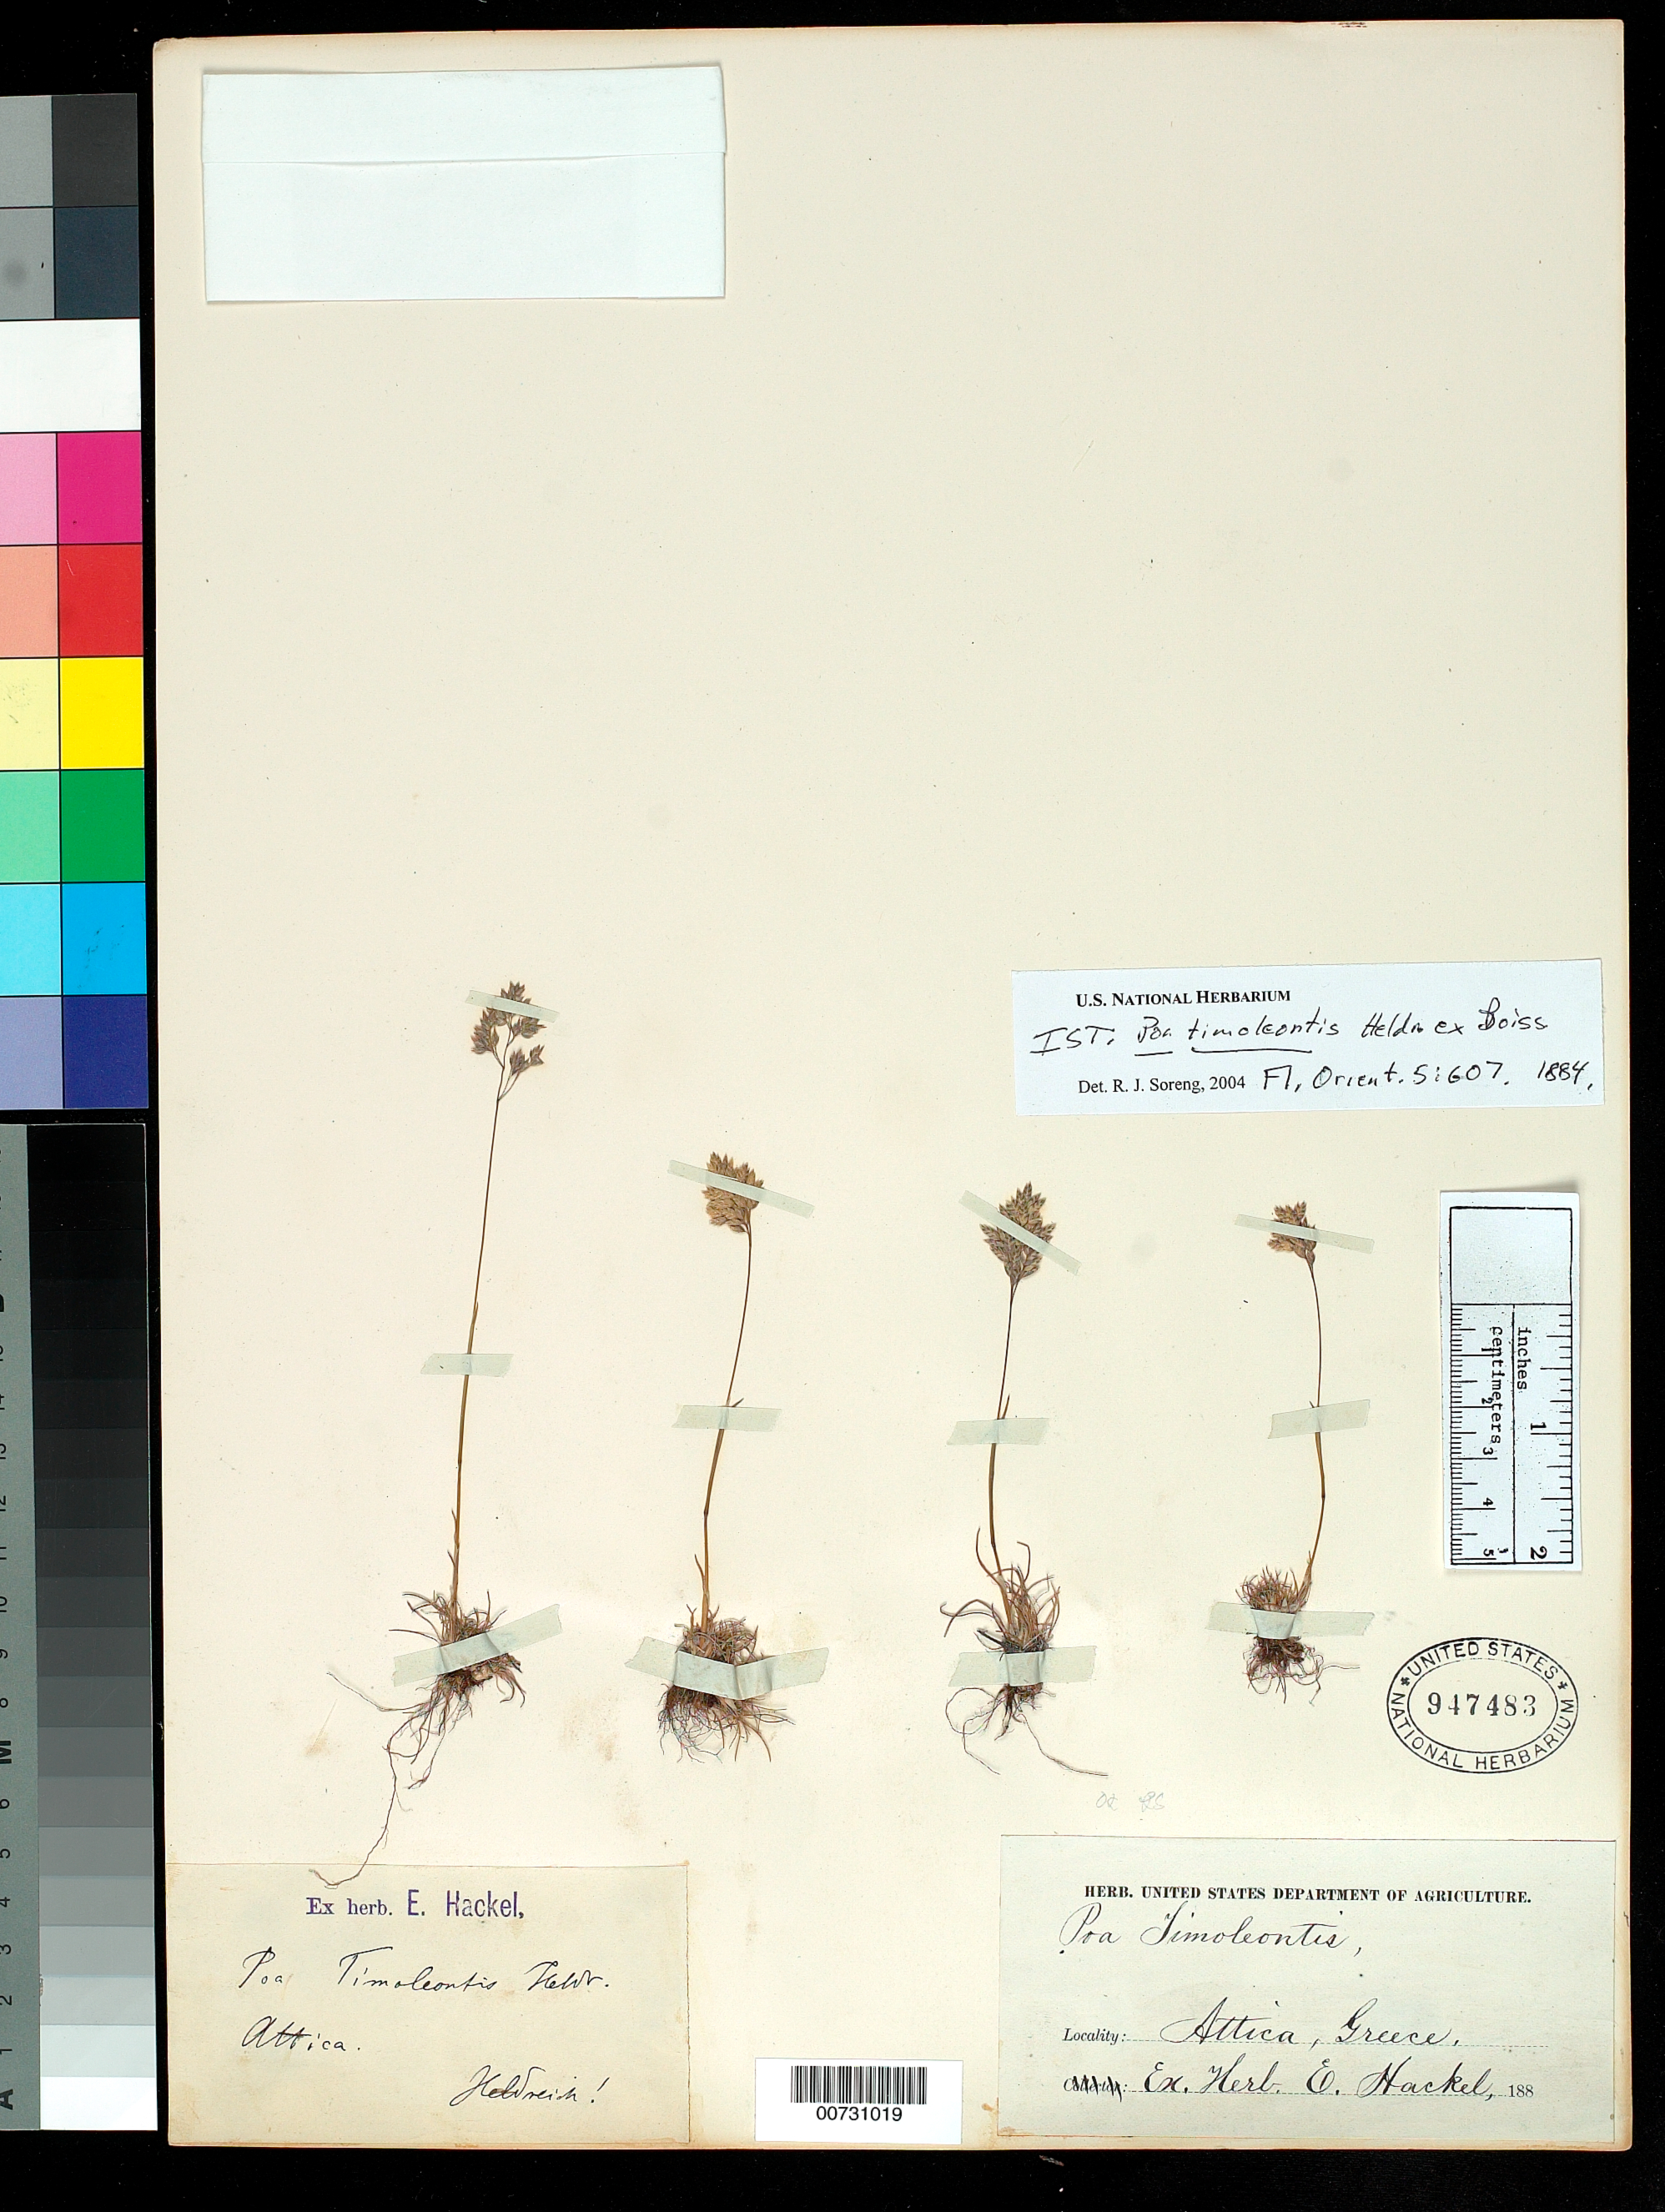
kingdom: Plantae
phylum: Tracheophyta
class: Liliopsida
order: Poales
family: Poaceae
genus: Poa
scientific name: Poa timoleontis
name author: Heldr. ex Boiss.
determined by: Soreng, Robert J., Research Associate (BOT), Smithsonian Institution - National Museum of Natural History (UNITED STATES)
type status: Isosyntype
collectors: T. H. von Heldreich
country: Greece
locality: Attica [Tropicos: "in montosis siccis, Attica ad radices et in pascuis montais Hymentti atque prope Laurion"]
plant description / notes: Ex herb. E. Hackel.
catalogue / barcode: US 947483